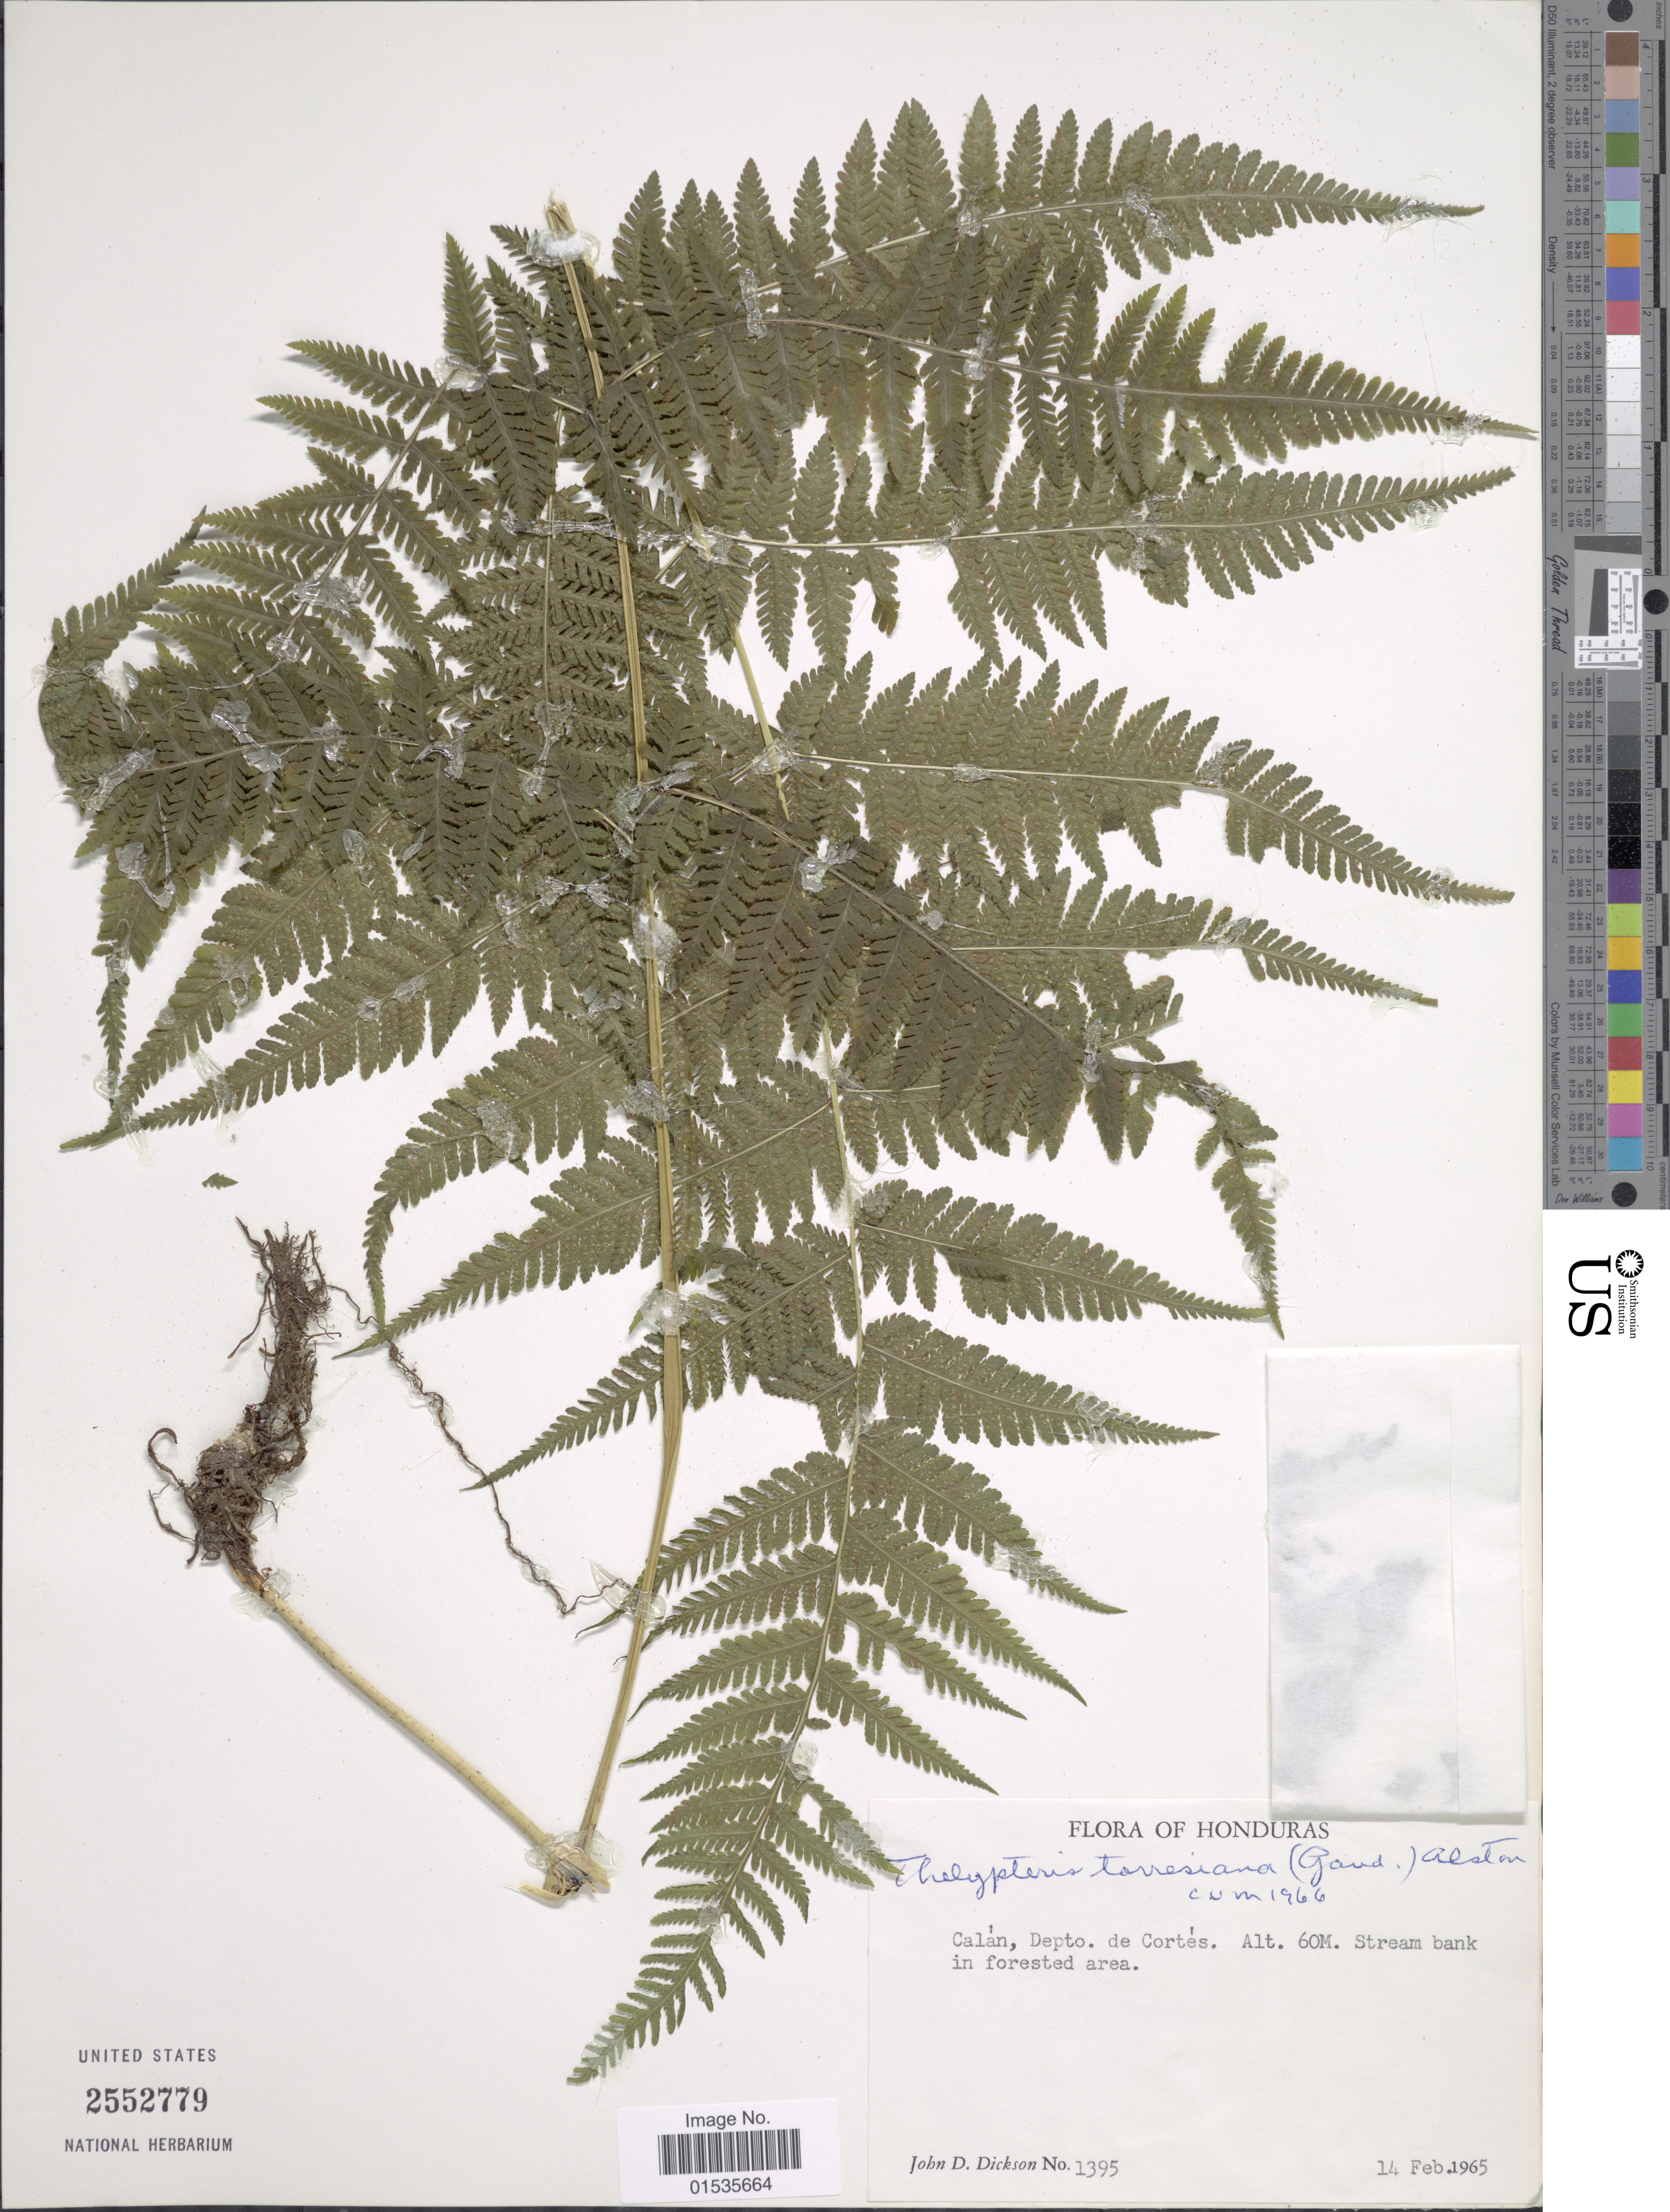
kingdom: Plantae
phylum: Tracheophyta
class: Polypodiopsida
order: Polypodiales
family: Thelypteridaceae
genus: Macrothelypteris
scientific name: Macrothelypteris torresiana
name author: (Gaudich.) Ching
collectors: J. Dickson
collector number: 1395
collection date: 1965-02-14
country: Honduras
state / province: Cortés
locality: Honduras, Calan, Depto. de Cortes.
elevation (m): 60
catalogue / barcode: US 2552779